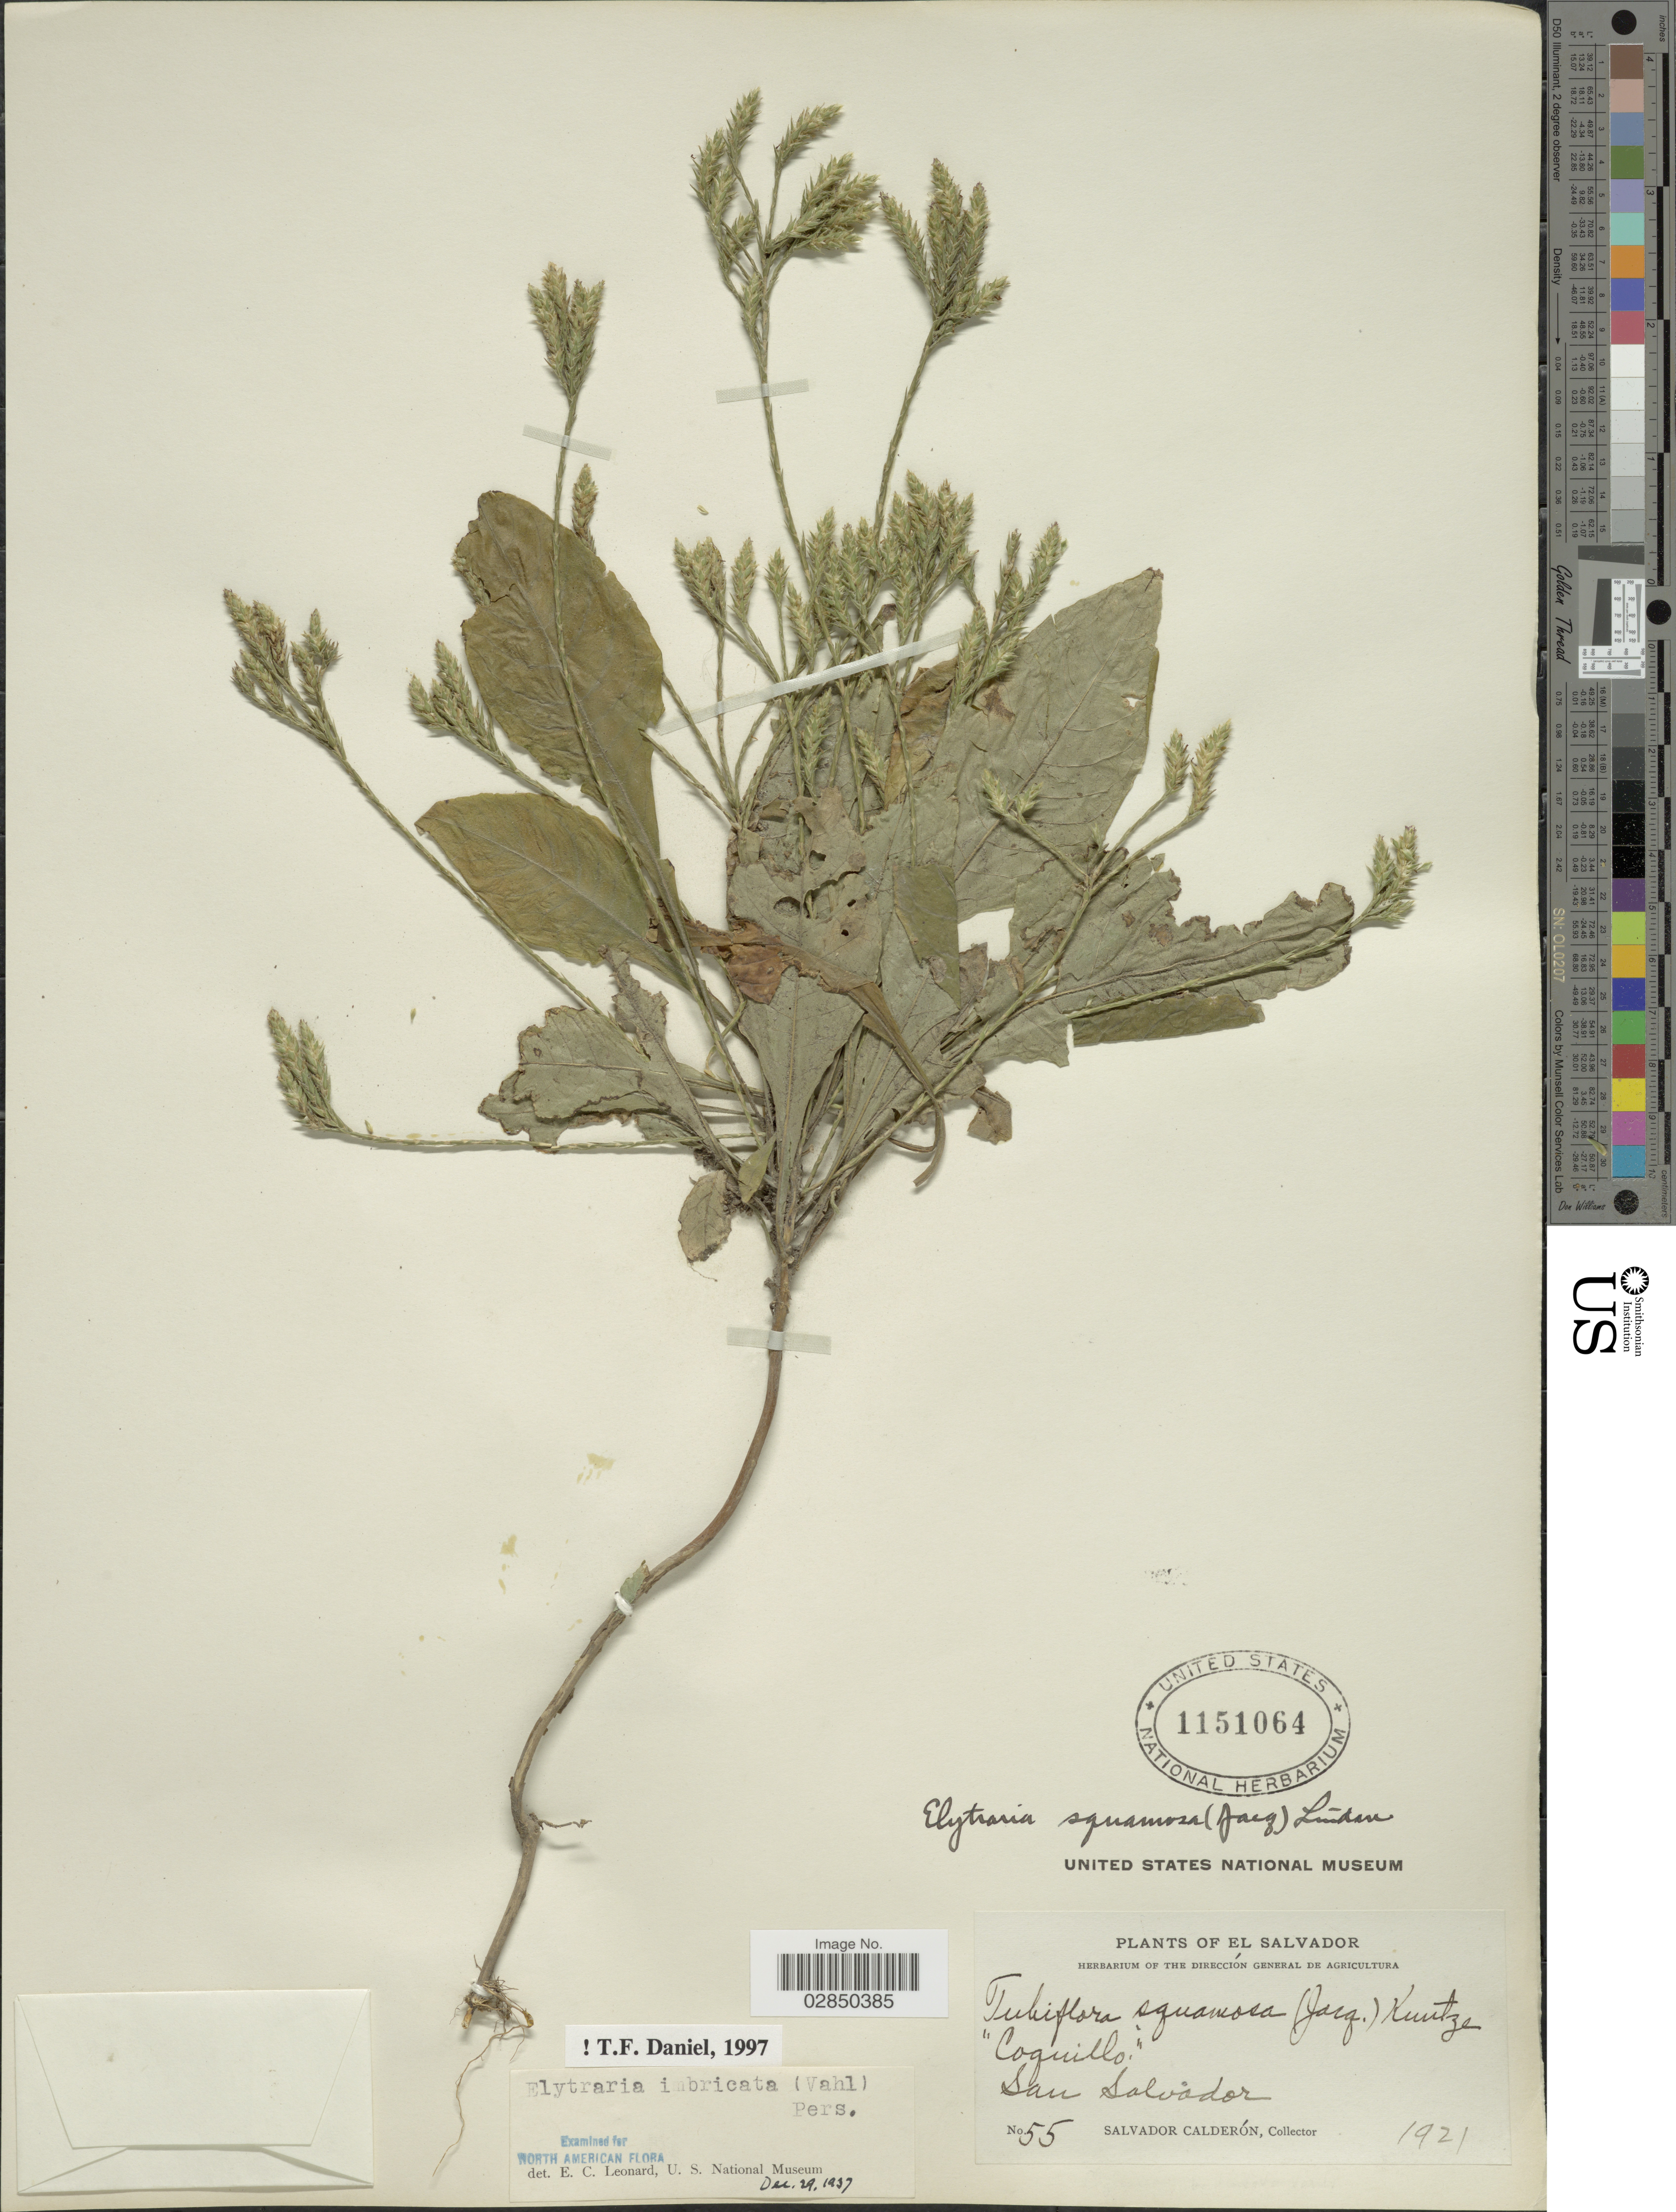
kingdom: Plantae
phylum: Tracheophyta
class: Magnoliopsida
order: Lamiales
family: Acanthaceae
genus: Elytraria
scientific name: Elytraria imbricata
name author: (Vahl) Pers.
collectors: S. Calderón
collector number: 55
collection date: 1921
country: El Salvador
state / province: San Salvador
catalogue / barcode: US 1151064